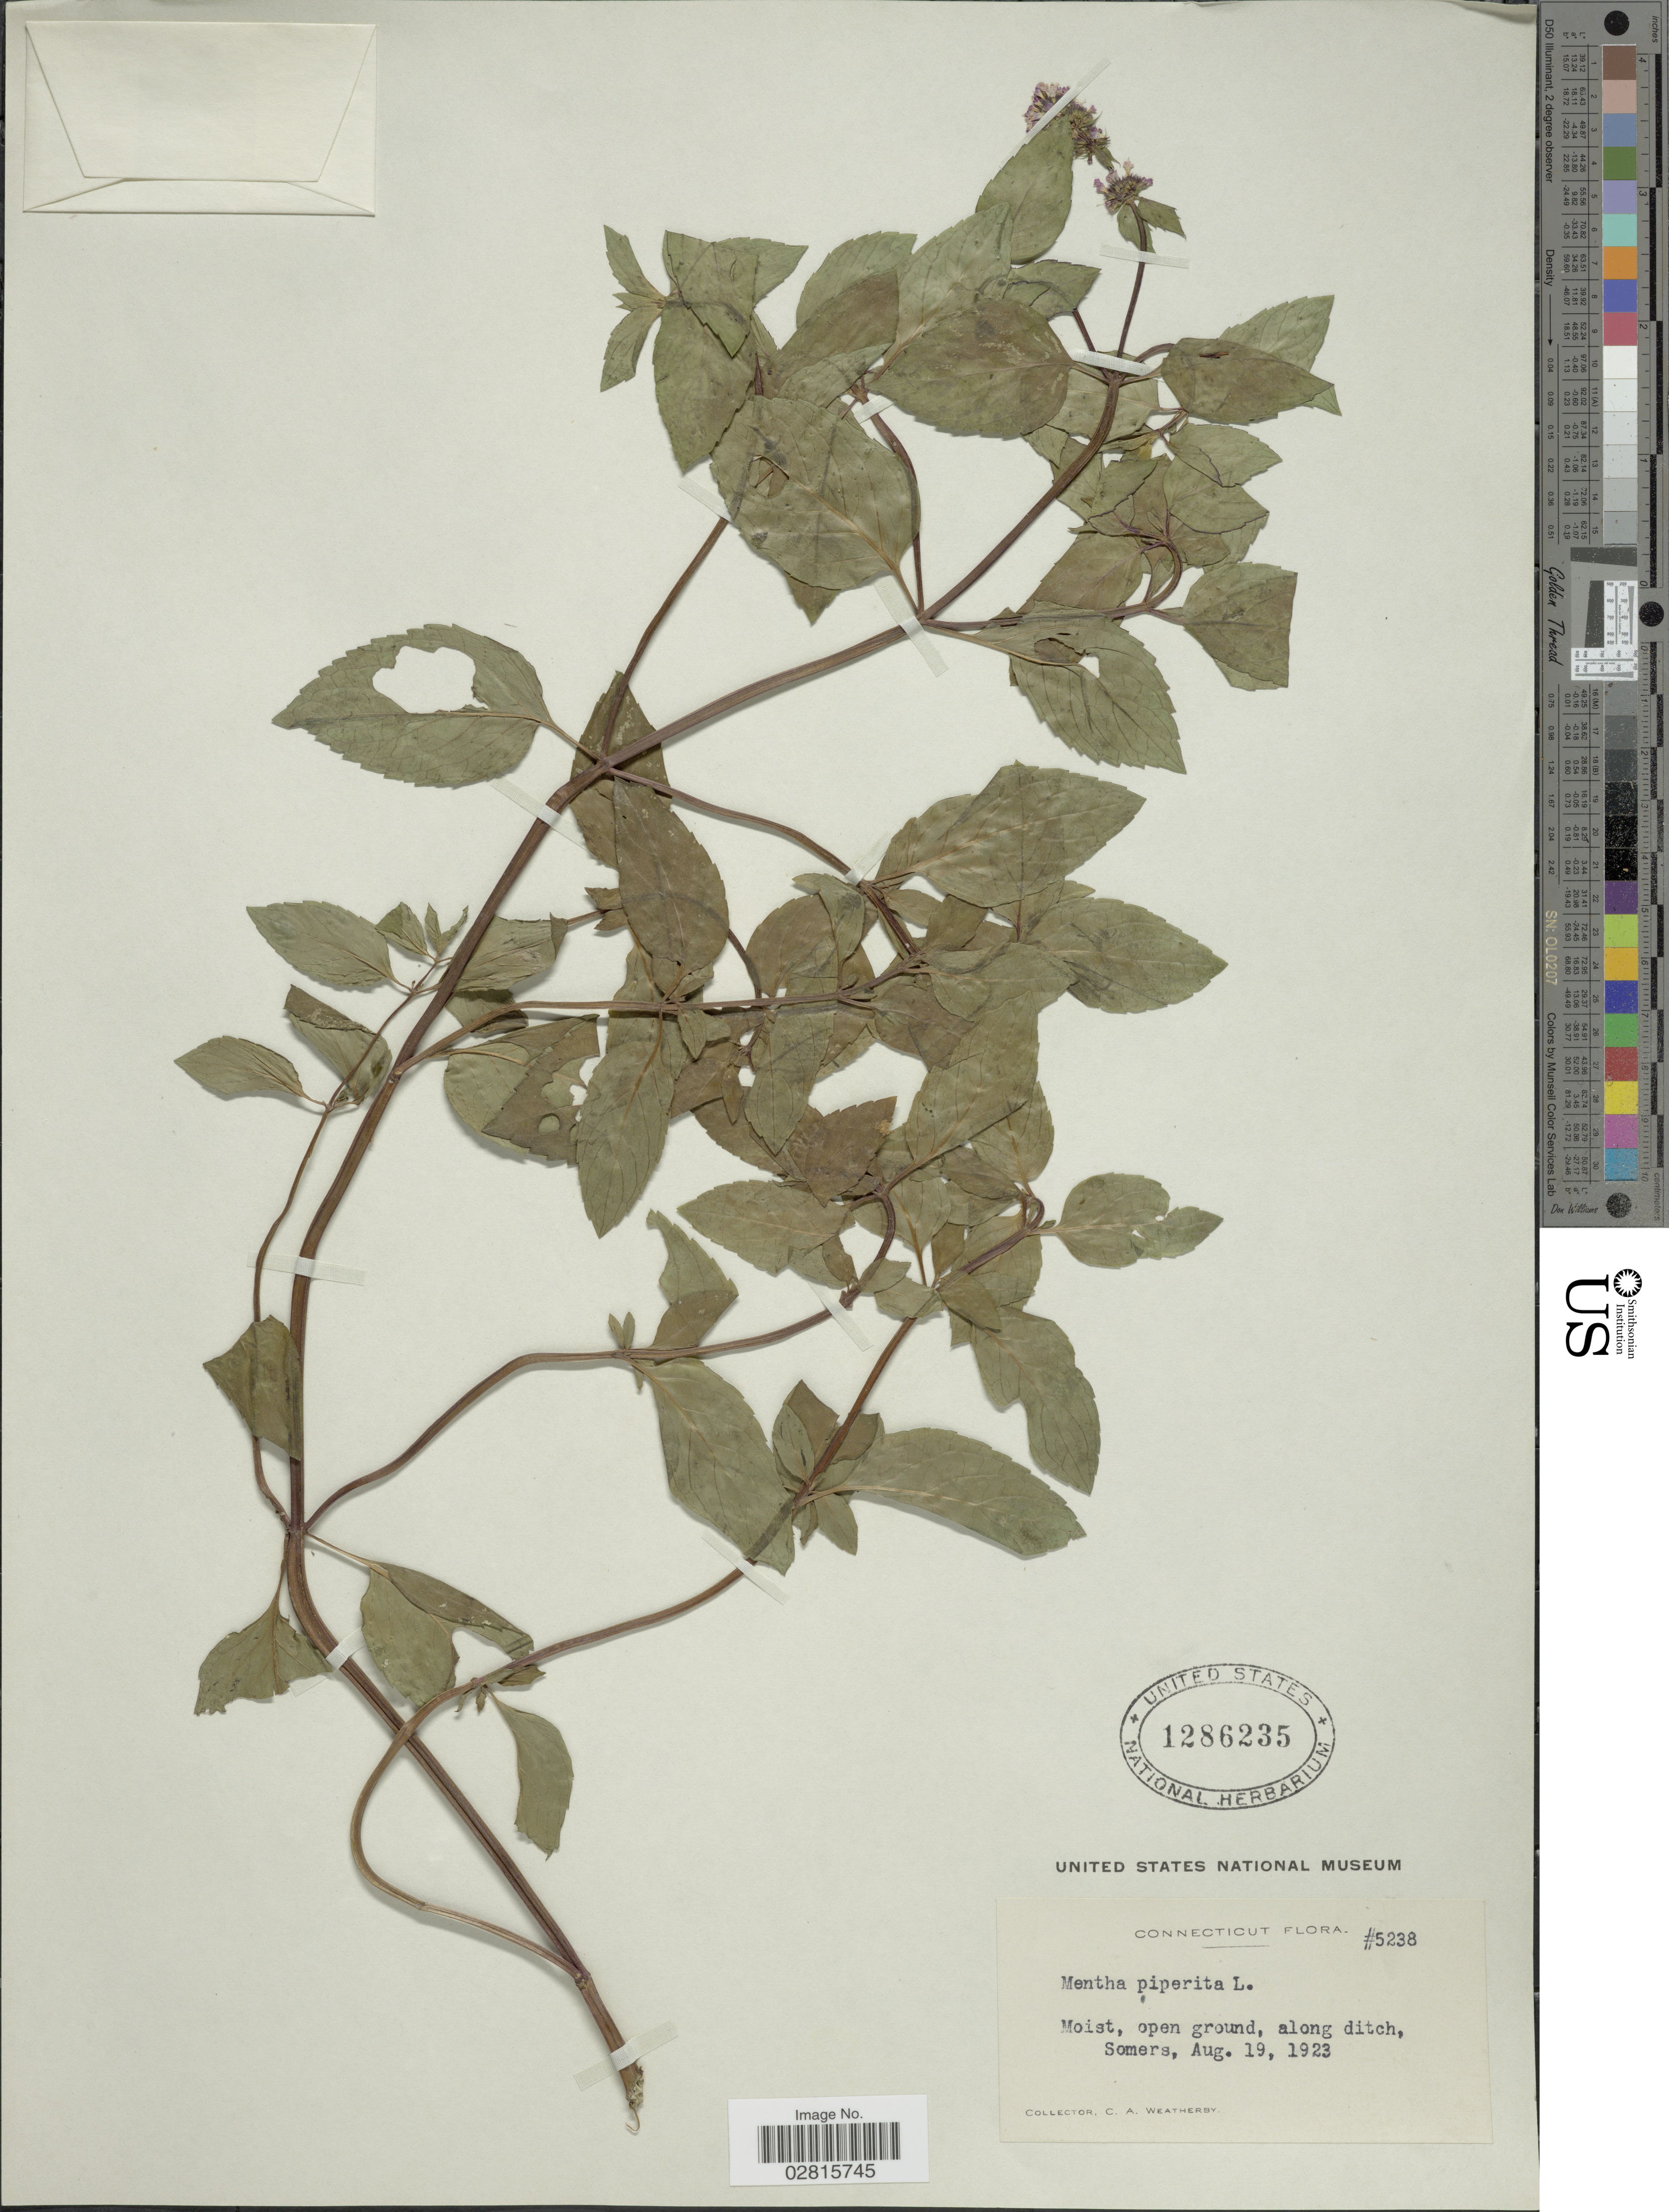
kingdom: Plantae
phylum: Tracheophyta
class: Magnoliopsida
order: Lamiales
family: Lamiaceae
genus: Mentha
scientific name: Mentha x piperita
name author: L.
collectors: C. A. Weatherby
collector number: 5238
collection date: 1923-08-19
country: United States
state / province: Connecticut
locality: Along ditch, Somers.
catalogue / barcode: US 1286235